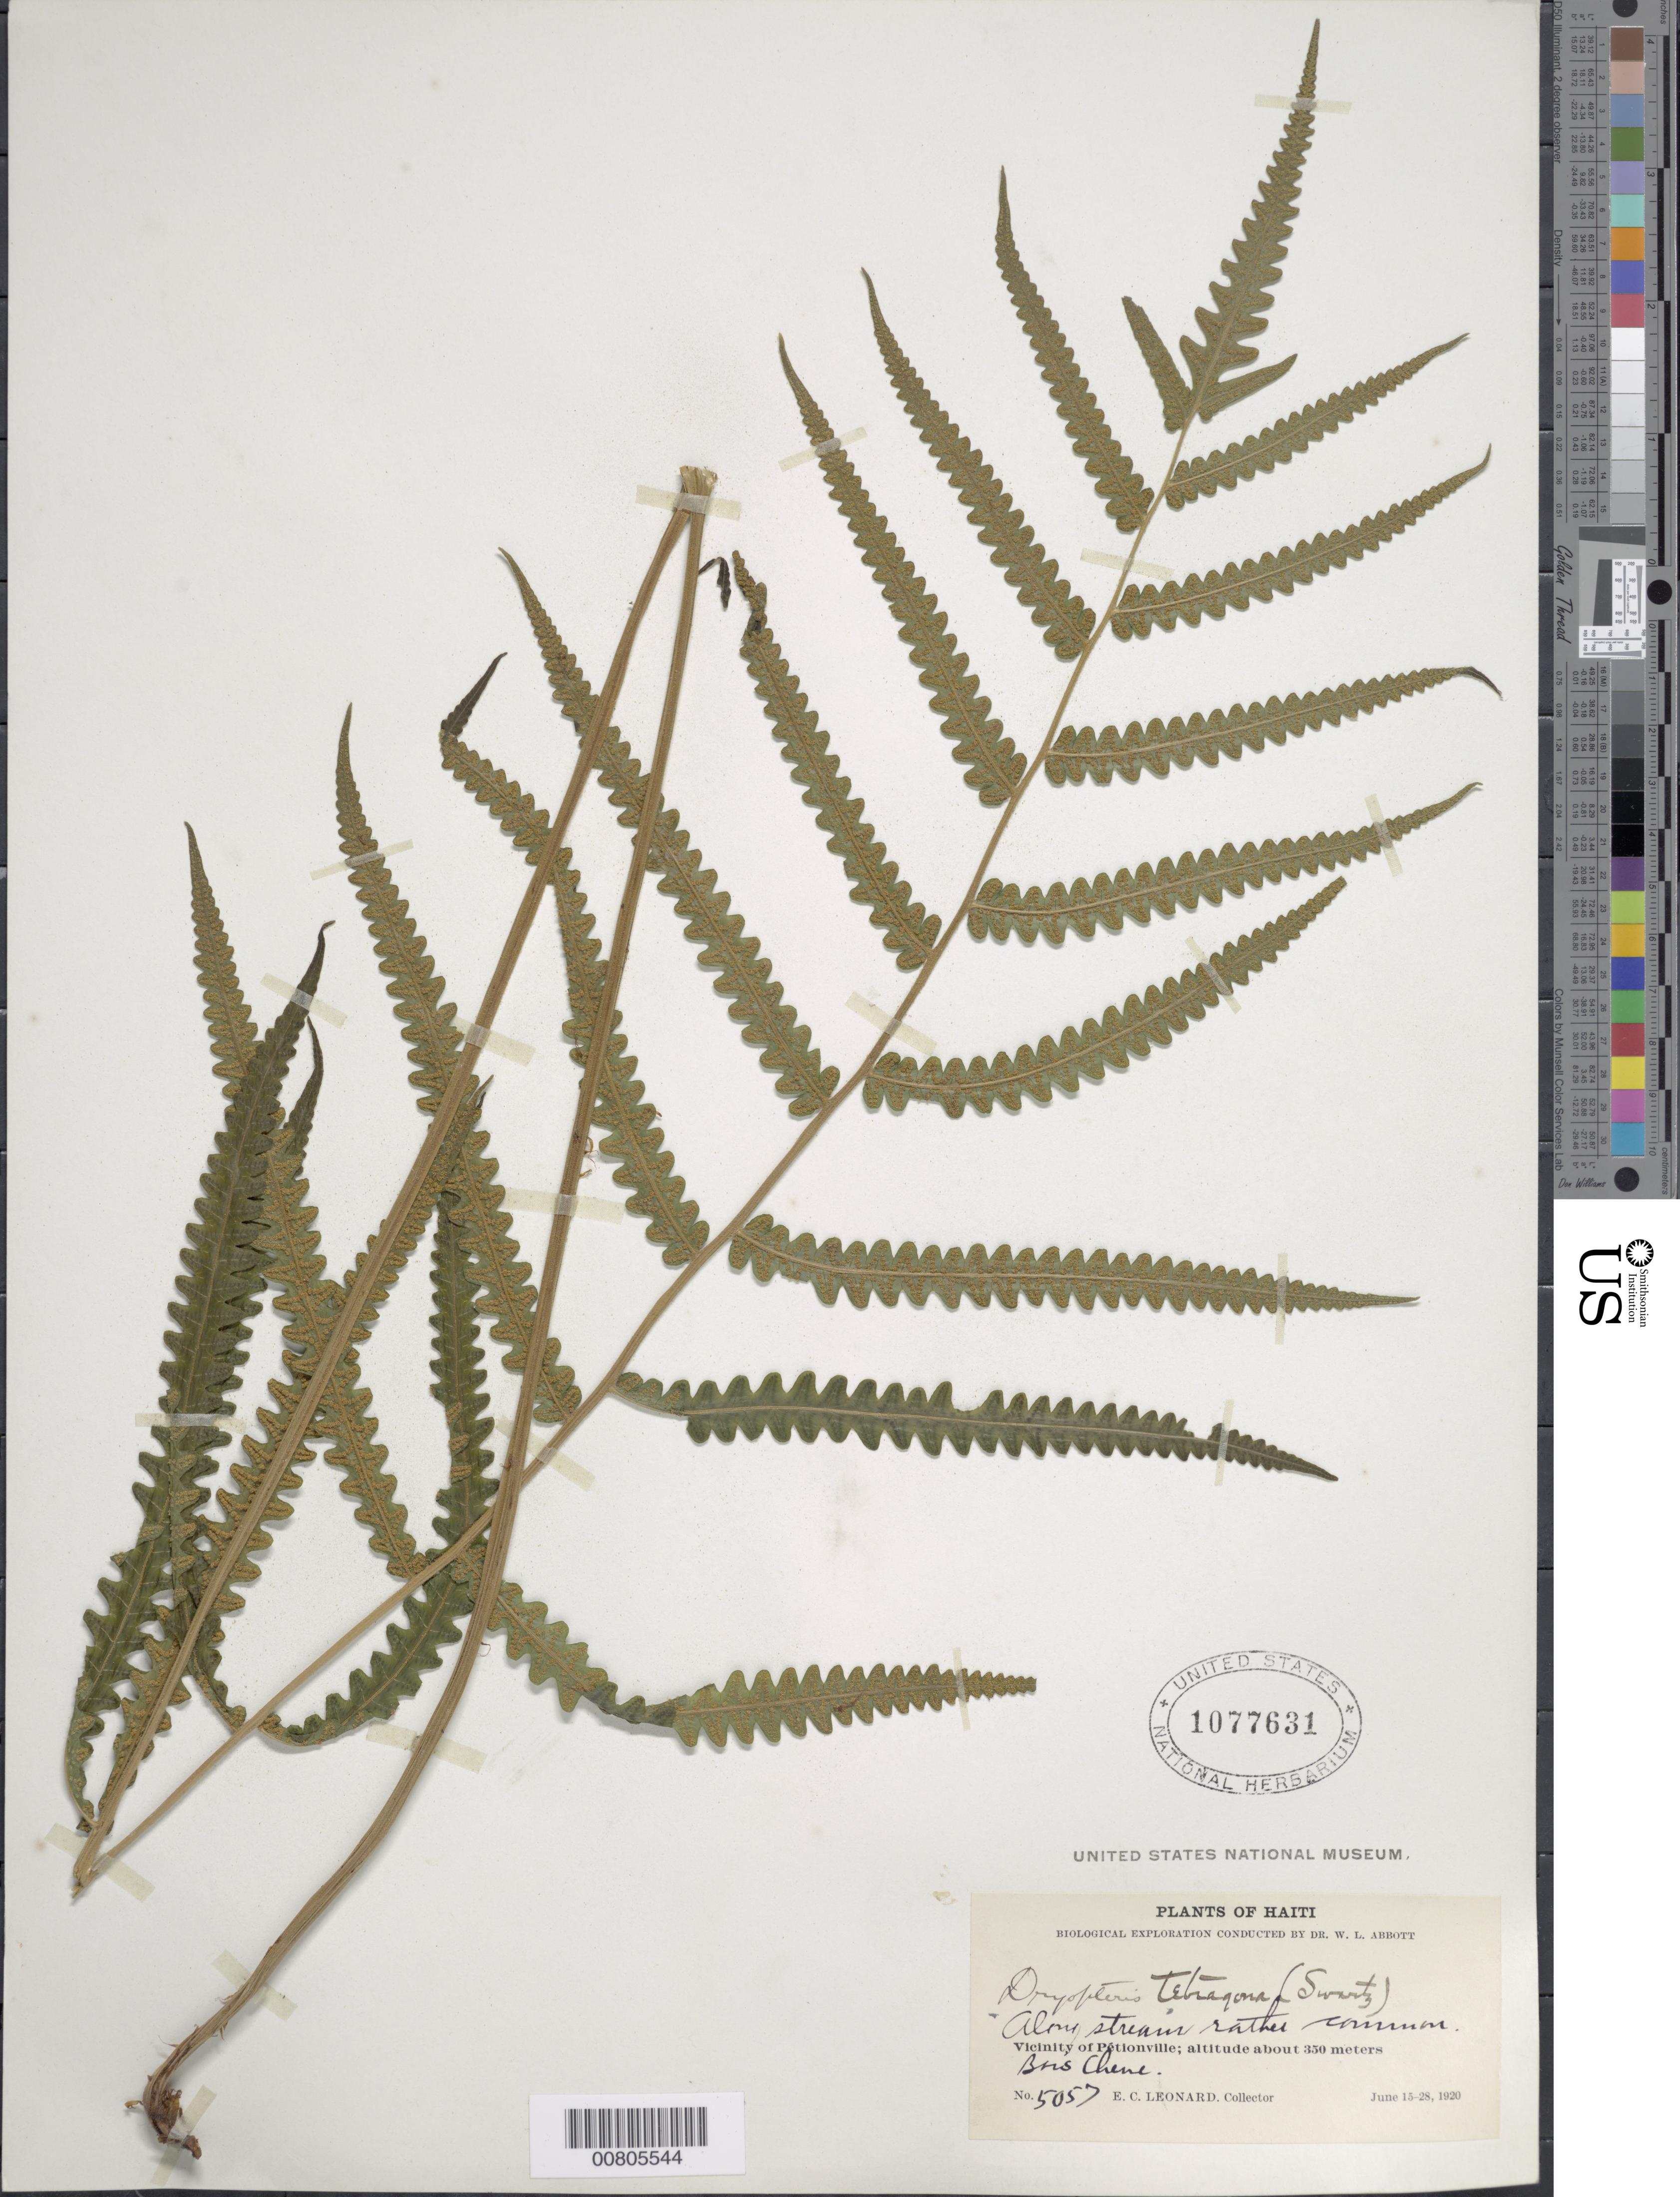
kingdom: Plantae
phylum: Tracheophyta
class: Polypodiopsida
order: Polypodiales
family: Thelypteridaceae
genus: Goniopteris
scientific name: Goniopteris subtetragona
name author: (Link) Vareschi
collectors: E. C. Leonard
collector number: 5057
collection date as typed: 15 Jun 1920 to 28 Jun 1920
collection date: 1920-06-15/1920-06-28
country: Haiti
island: Hispaniola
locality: Pétionville vicinity; Bois Chene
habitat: Along stream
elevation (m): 350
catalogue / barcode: US 1077631